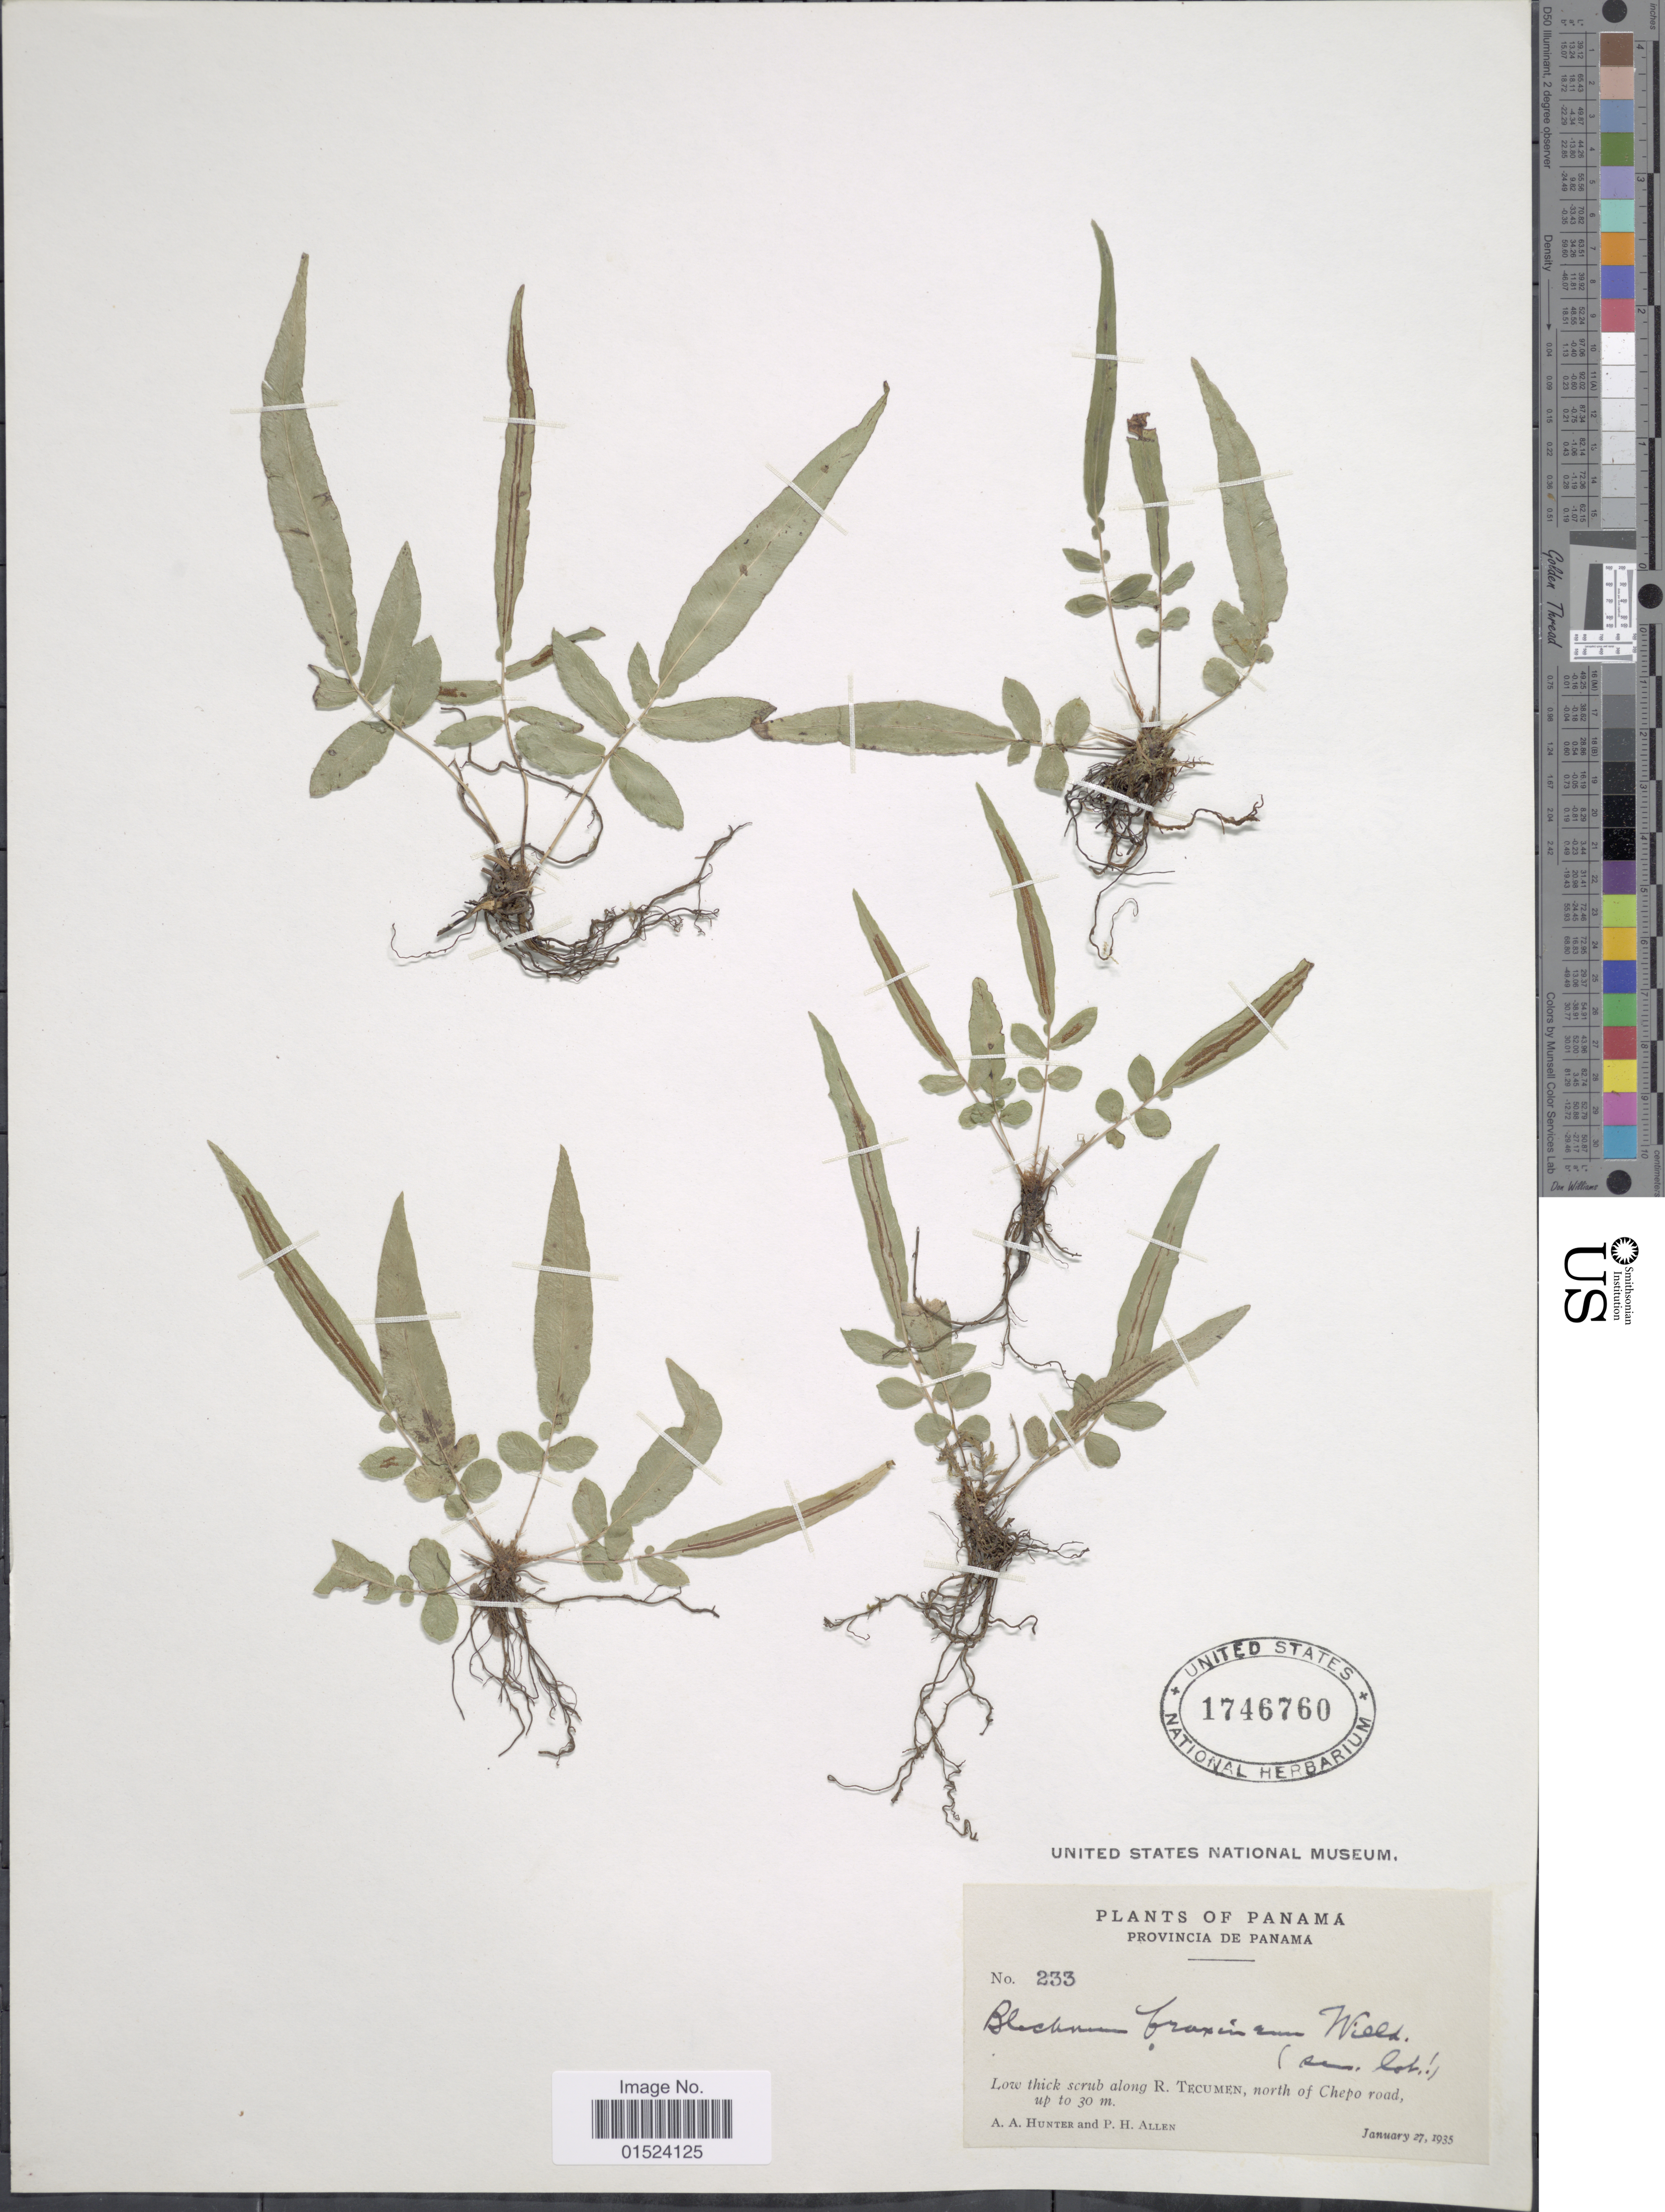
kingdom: Plantae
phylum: Tracheophyta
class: Polypodiopsida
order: Polypodiales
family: Blechnaceae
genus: Blechnum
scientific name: Blechnum gracile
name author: Kaulf.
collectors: A. Hunter & P. H. Allen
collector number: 233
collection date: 1935-01-27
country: Panama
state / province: Panamá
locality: Low thick scrub along R. Tecumen, north of Chepo road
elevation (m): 30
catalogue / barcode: US 1746760